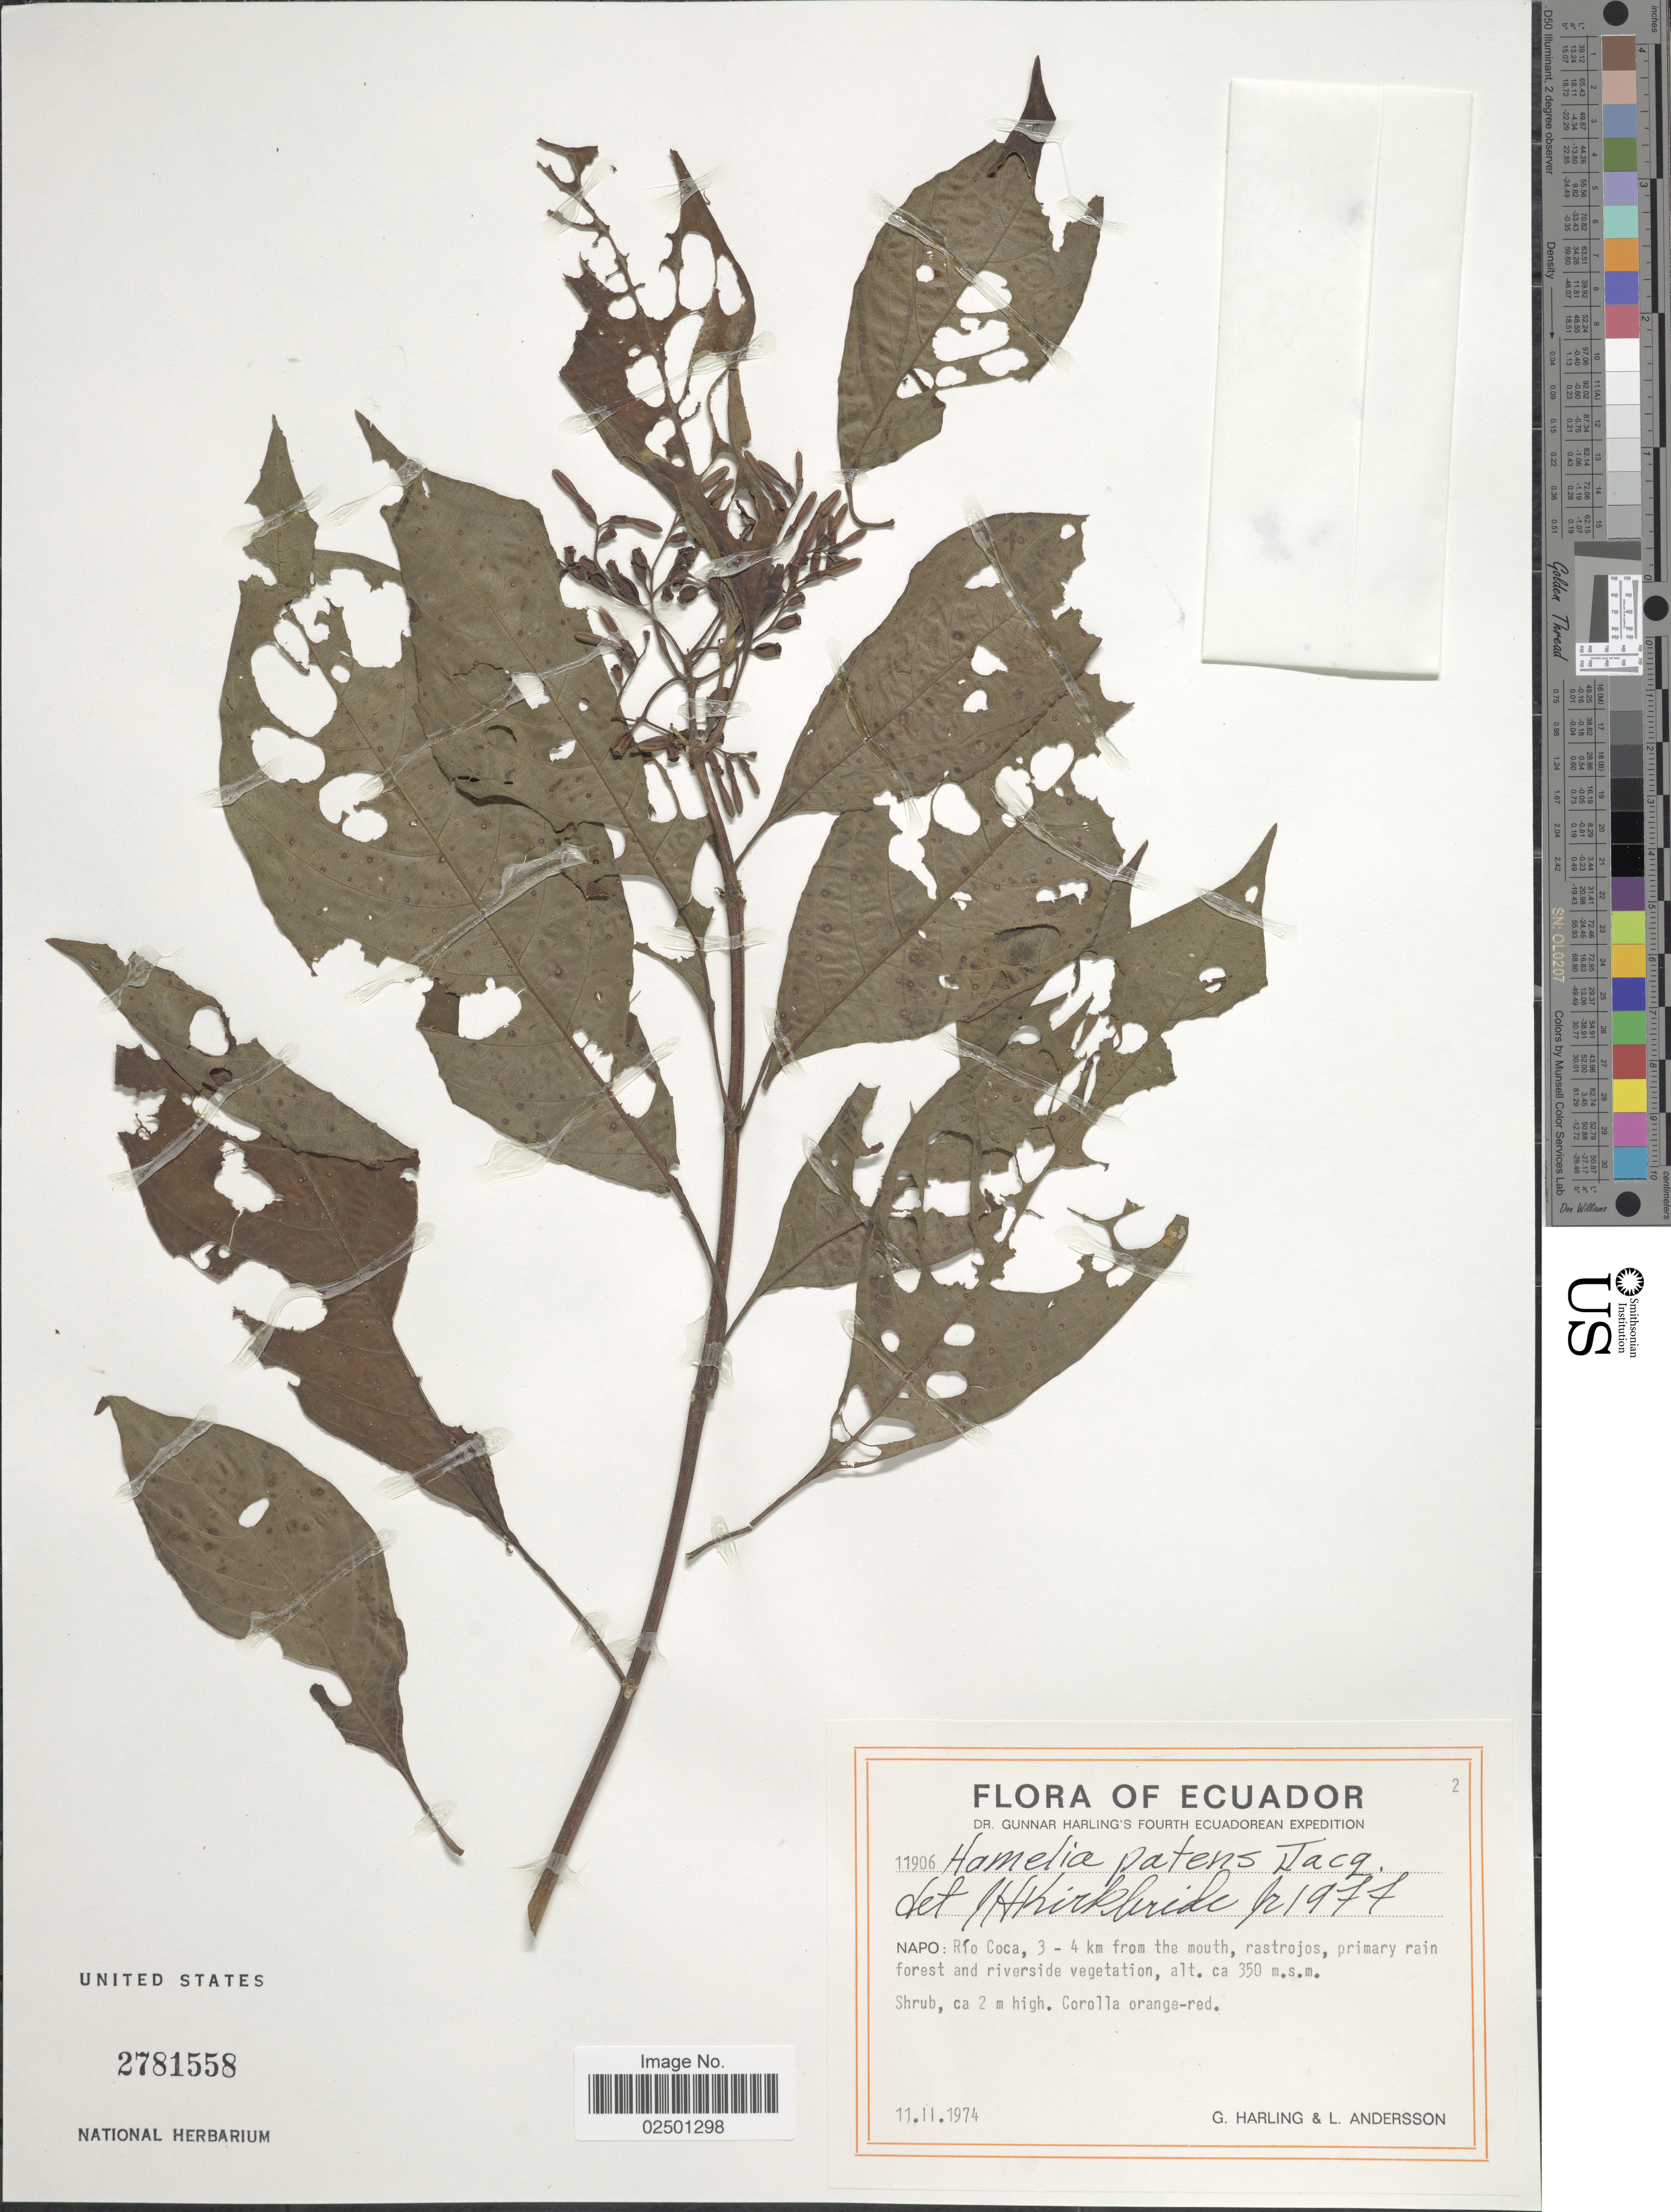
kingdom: Plantae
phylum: Tracheophyta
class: Magnoliopsida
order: Gentianales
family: Rubiaceae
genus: Hamelia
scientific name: Hamelia patens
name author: Jacq.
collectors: G. Harling & L. Andersson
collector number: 11906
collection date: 1974-11-11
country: Ecuador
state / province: Napo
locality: Rio Coca, 3-4 km from the mouth, rastrojos, primary rain forest and riverside vegetation.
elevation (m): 350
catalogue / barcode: US 2781558